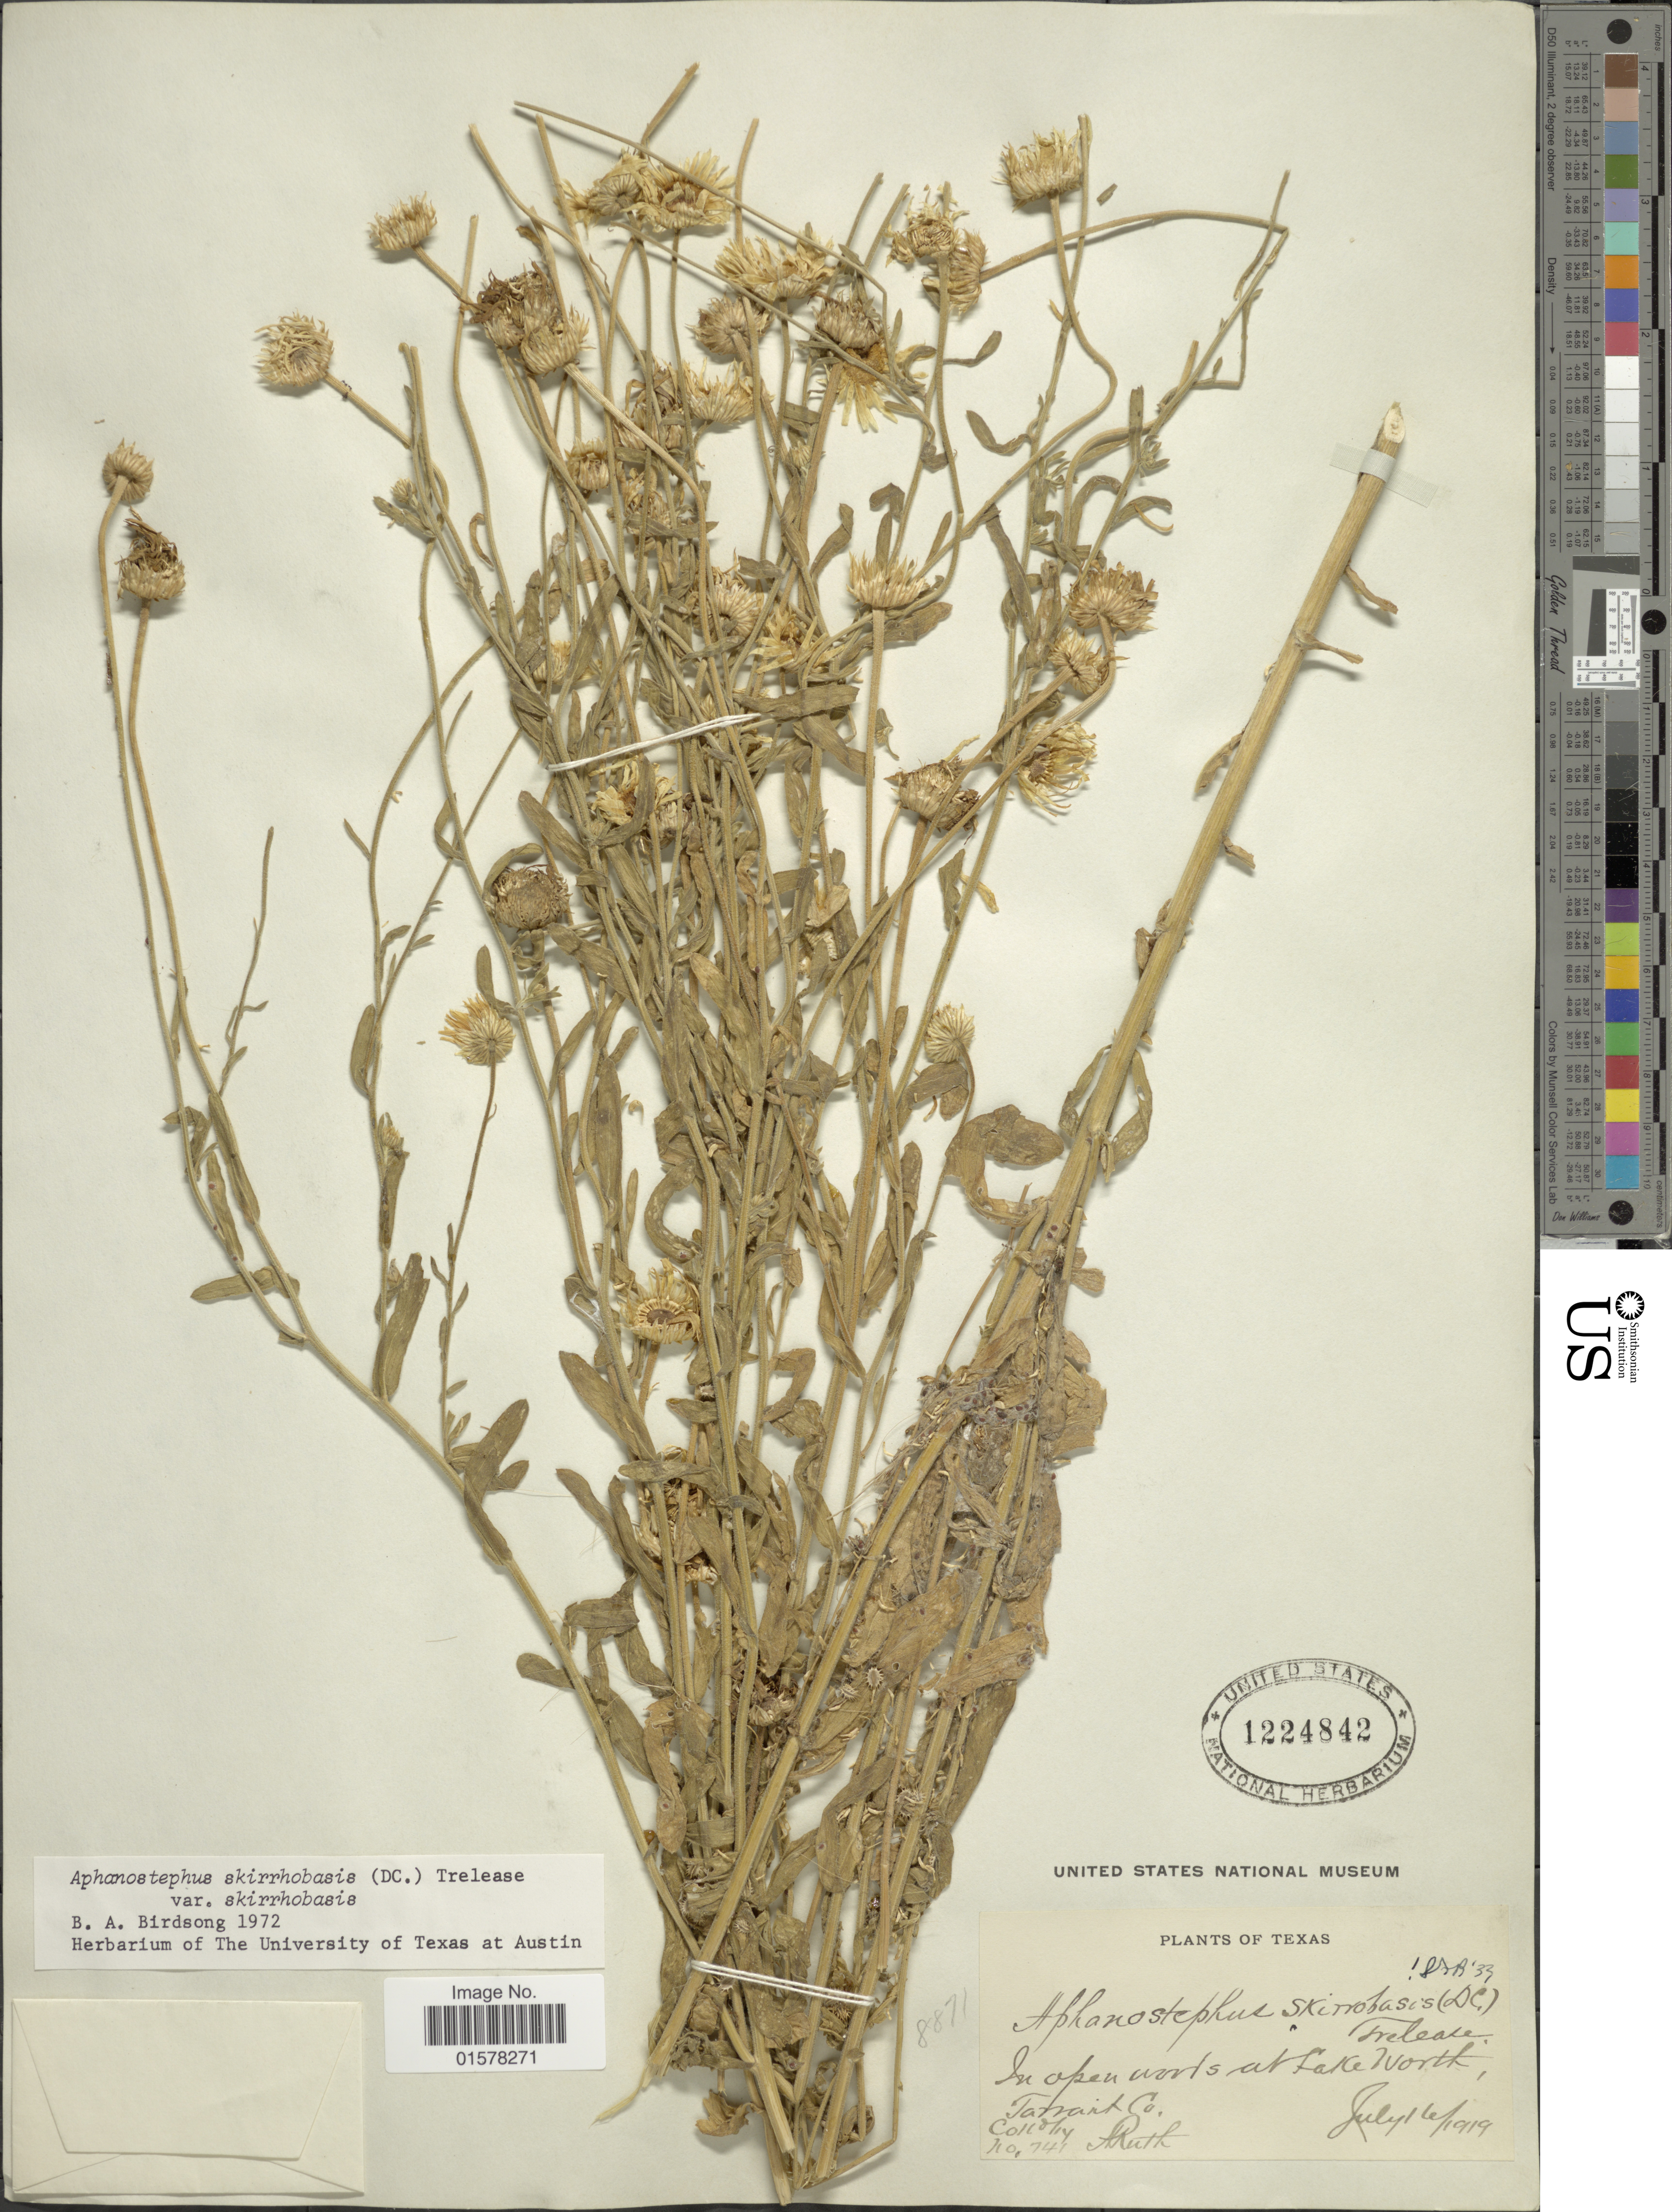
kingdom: Plantae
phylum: Tracheophyta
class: Magnoliopsida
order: Asterales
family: Asteraceae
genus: Aphanostephus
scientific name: Aphanostephus skirrhobasis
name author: (DC.) Trel. ex Coville & Branner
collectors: A. Ruth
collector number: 741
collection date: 1919-07-16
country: United States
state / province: Texas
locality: In open woods at Lake Worth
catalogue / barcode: US 1224842